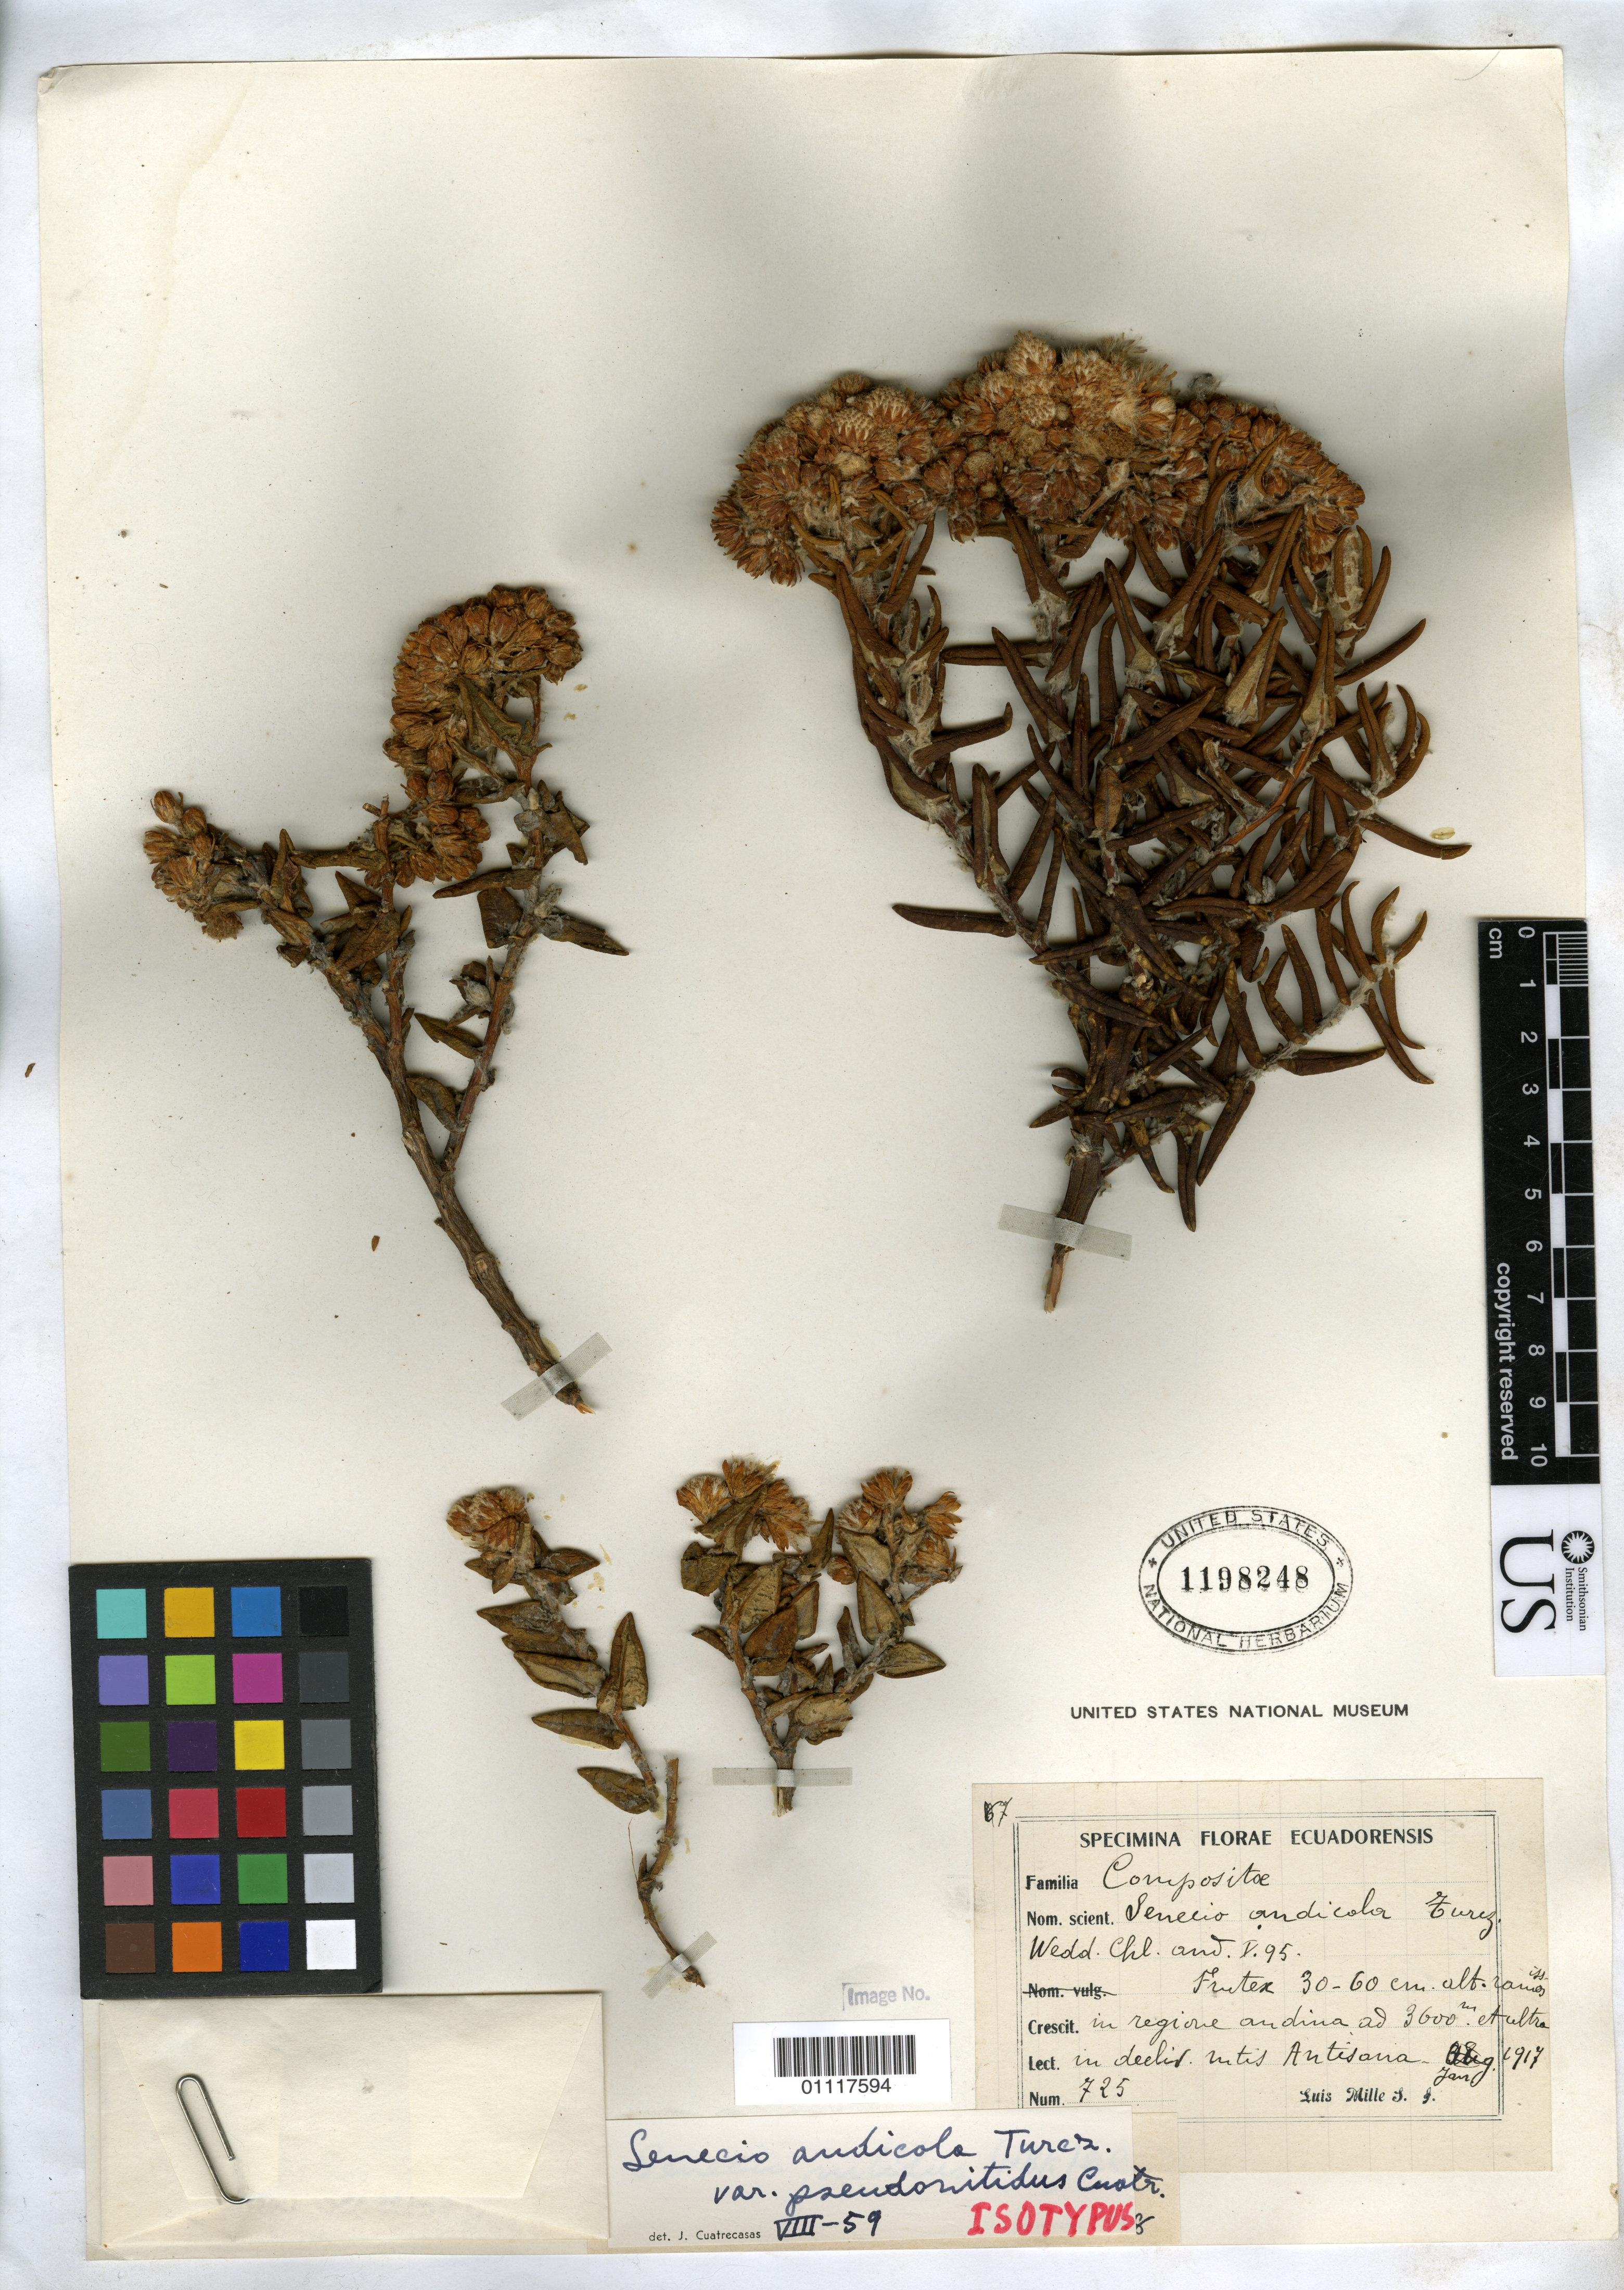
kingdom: Plantae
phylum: Tracheophyta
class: Magnoliopsida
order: Asterales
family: Asteraceae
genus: Senecio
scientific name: Senecio andicola var. pseudonitidus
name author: Cuatrec.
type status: Isotype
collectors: L. Mille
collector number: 725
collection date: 1917-01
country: Ecuador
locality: Declivibus Antisana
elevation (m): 3600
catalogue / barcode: US 1198248